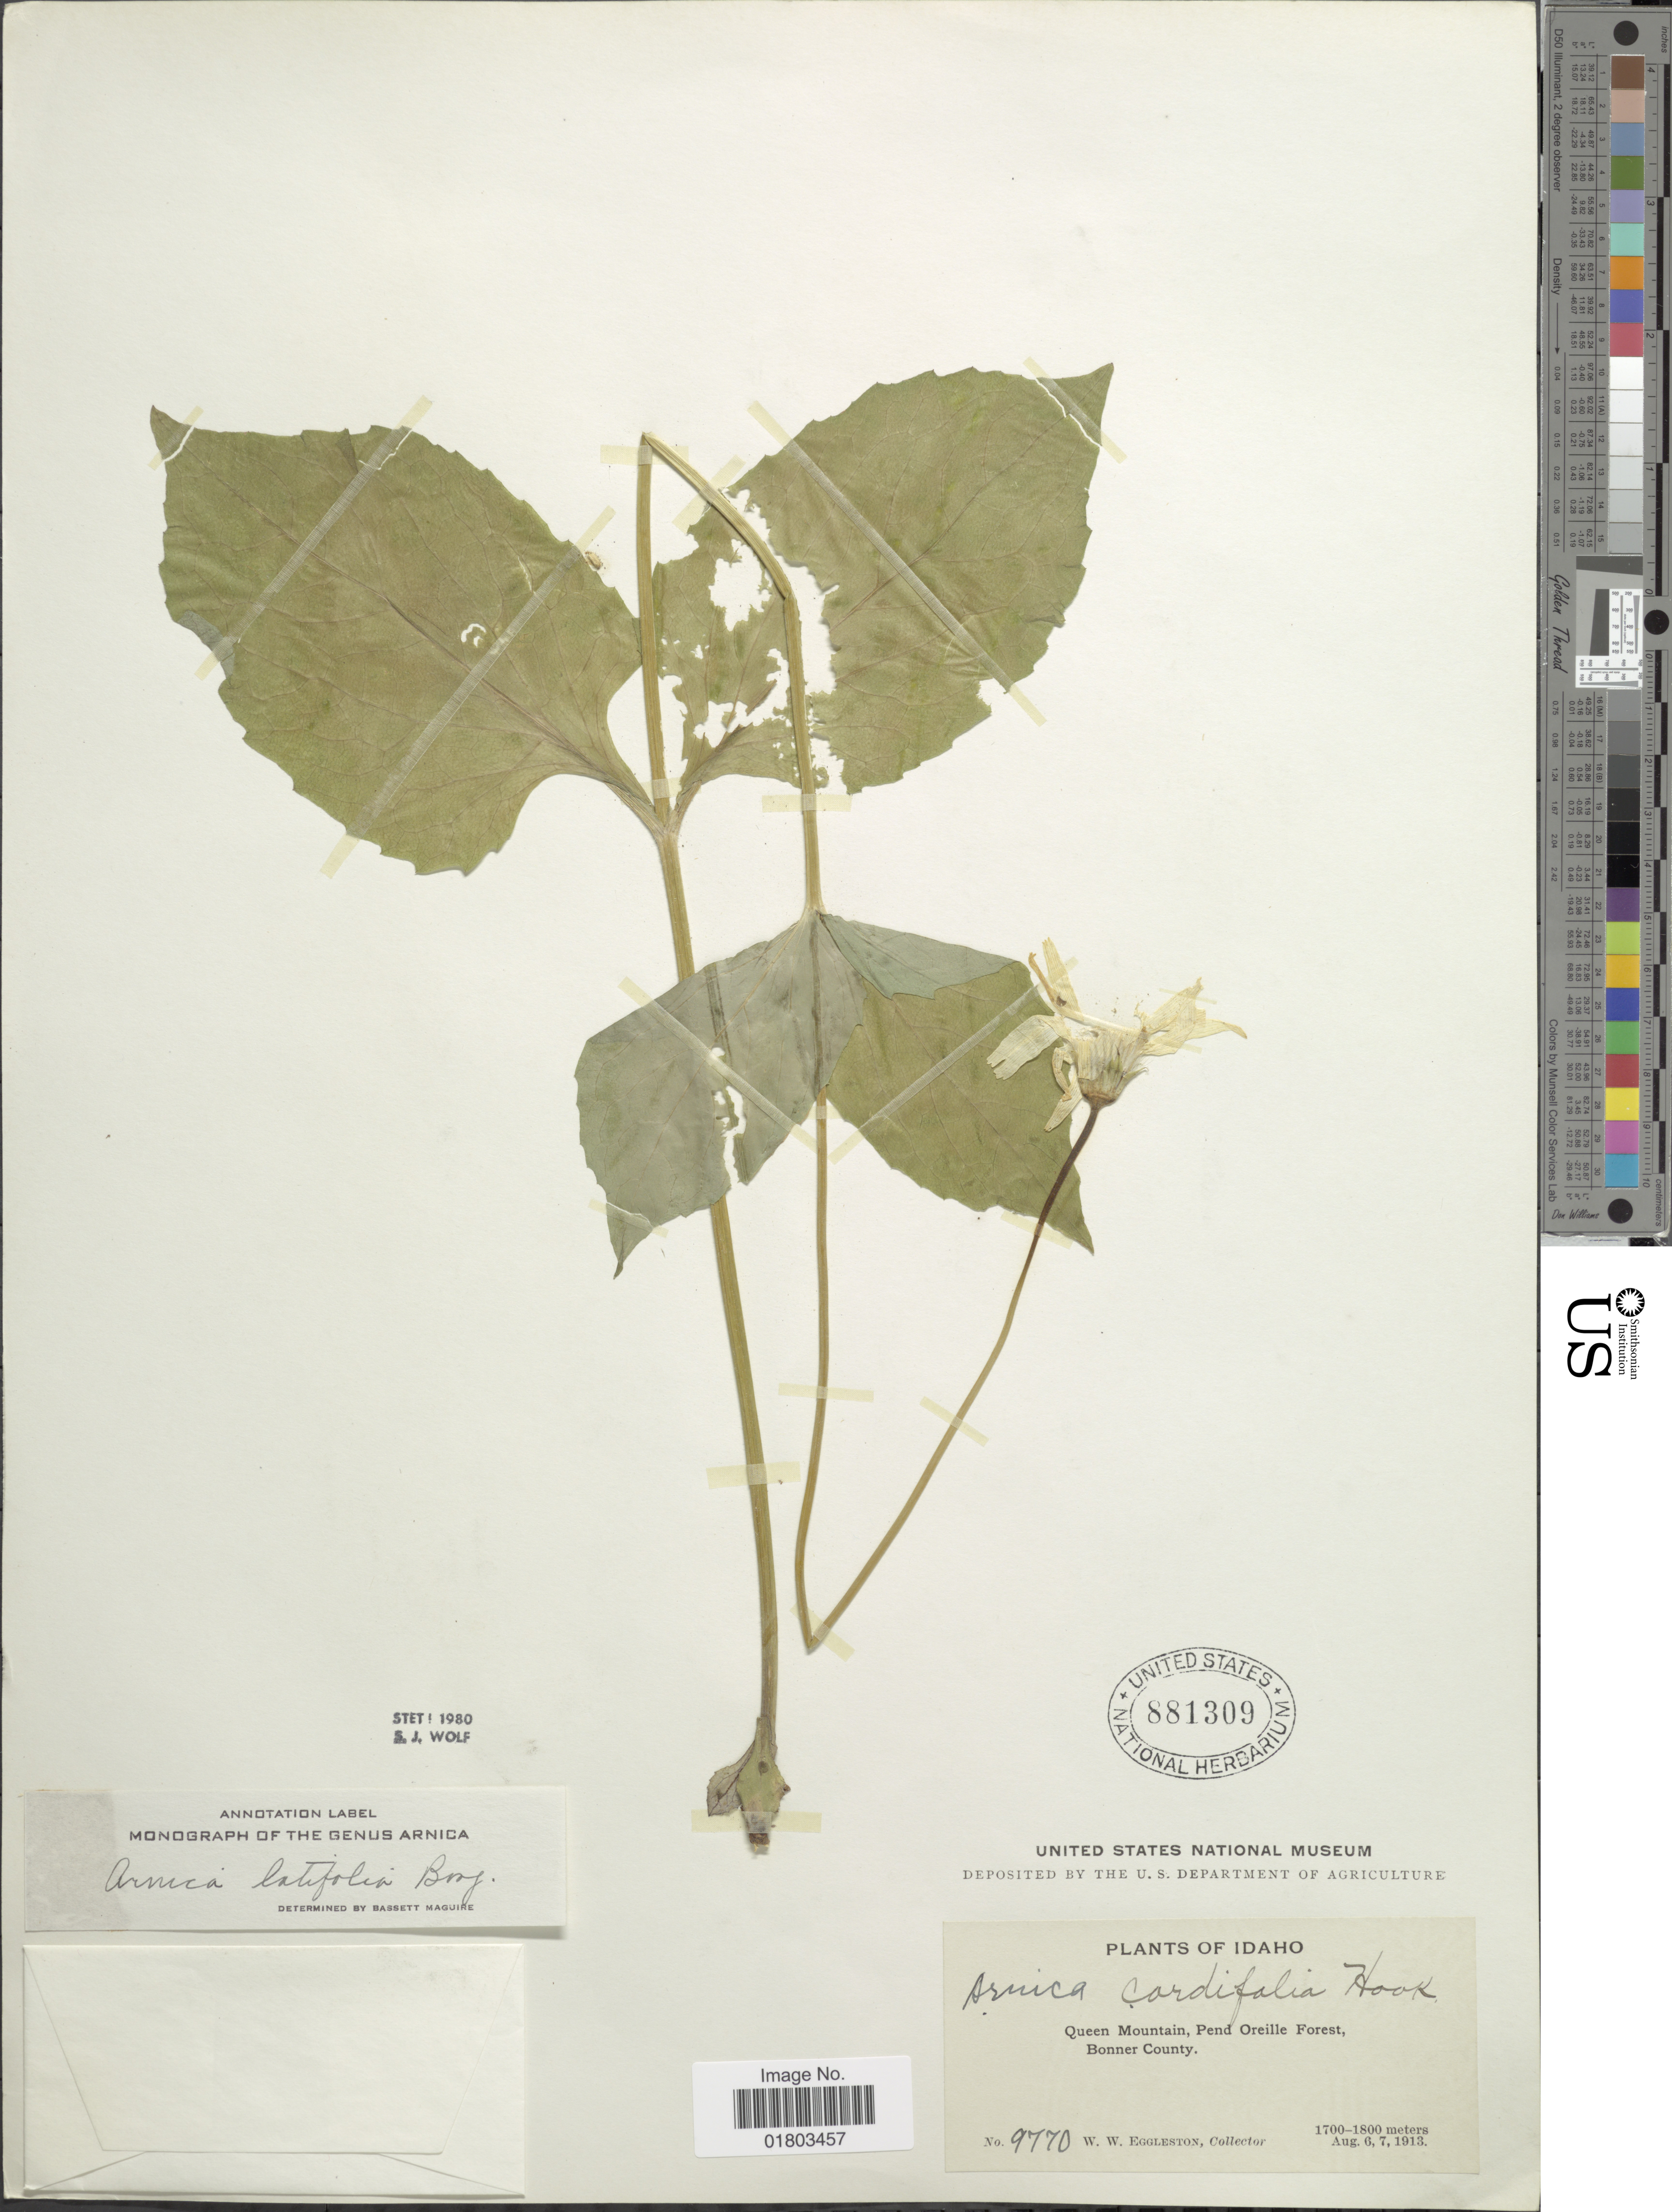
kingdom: Plantae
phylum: Tracheophyta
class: Magnoliopsida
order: Asterales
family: Asteraceae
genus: Arnica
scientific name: Arnica latifolia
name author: Bong.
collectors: W. W. Eggleston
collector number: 9770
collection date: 1913-08-06/1913-08-07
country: United States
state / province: Idaho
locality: Queen Mountain, Pend Oreille Forest, Bonner County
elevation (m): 1700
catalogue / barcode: US 881309